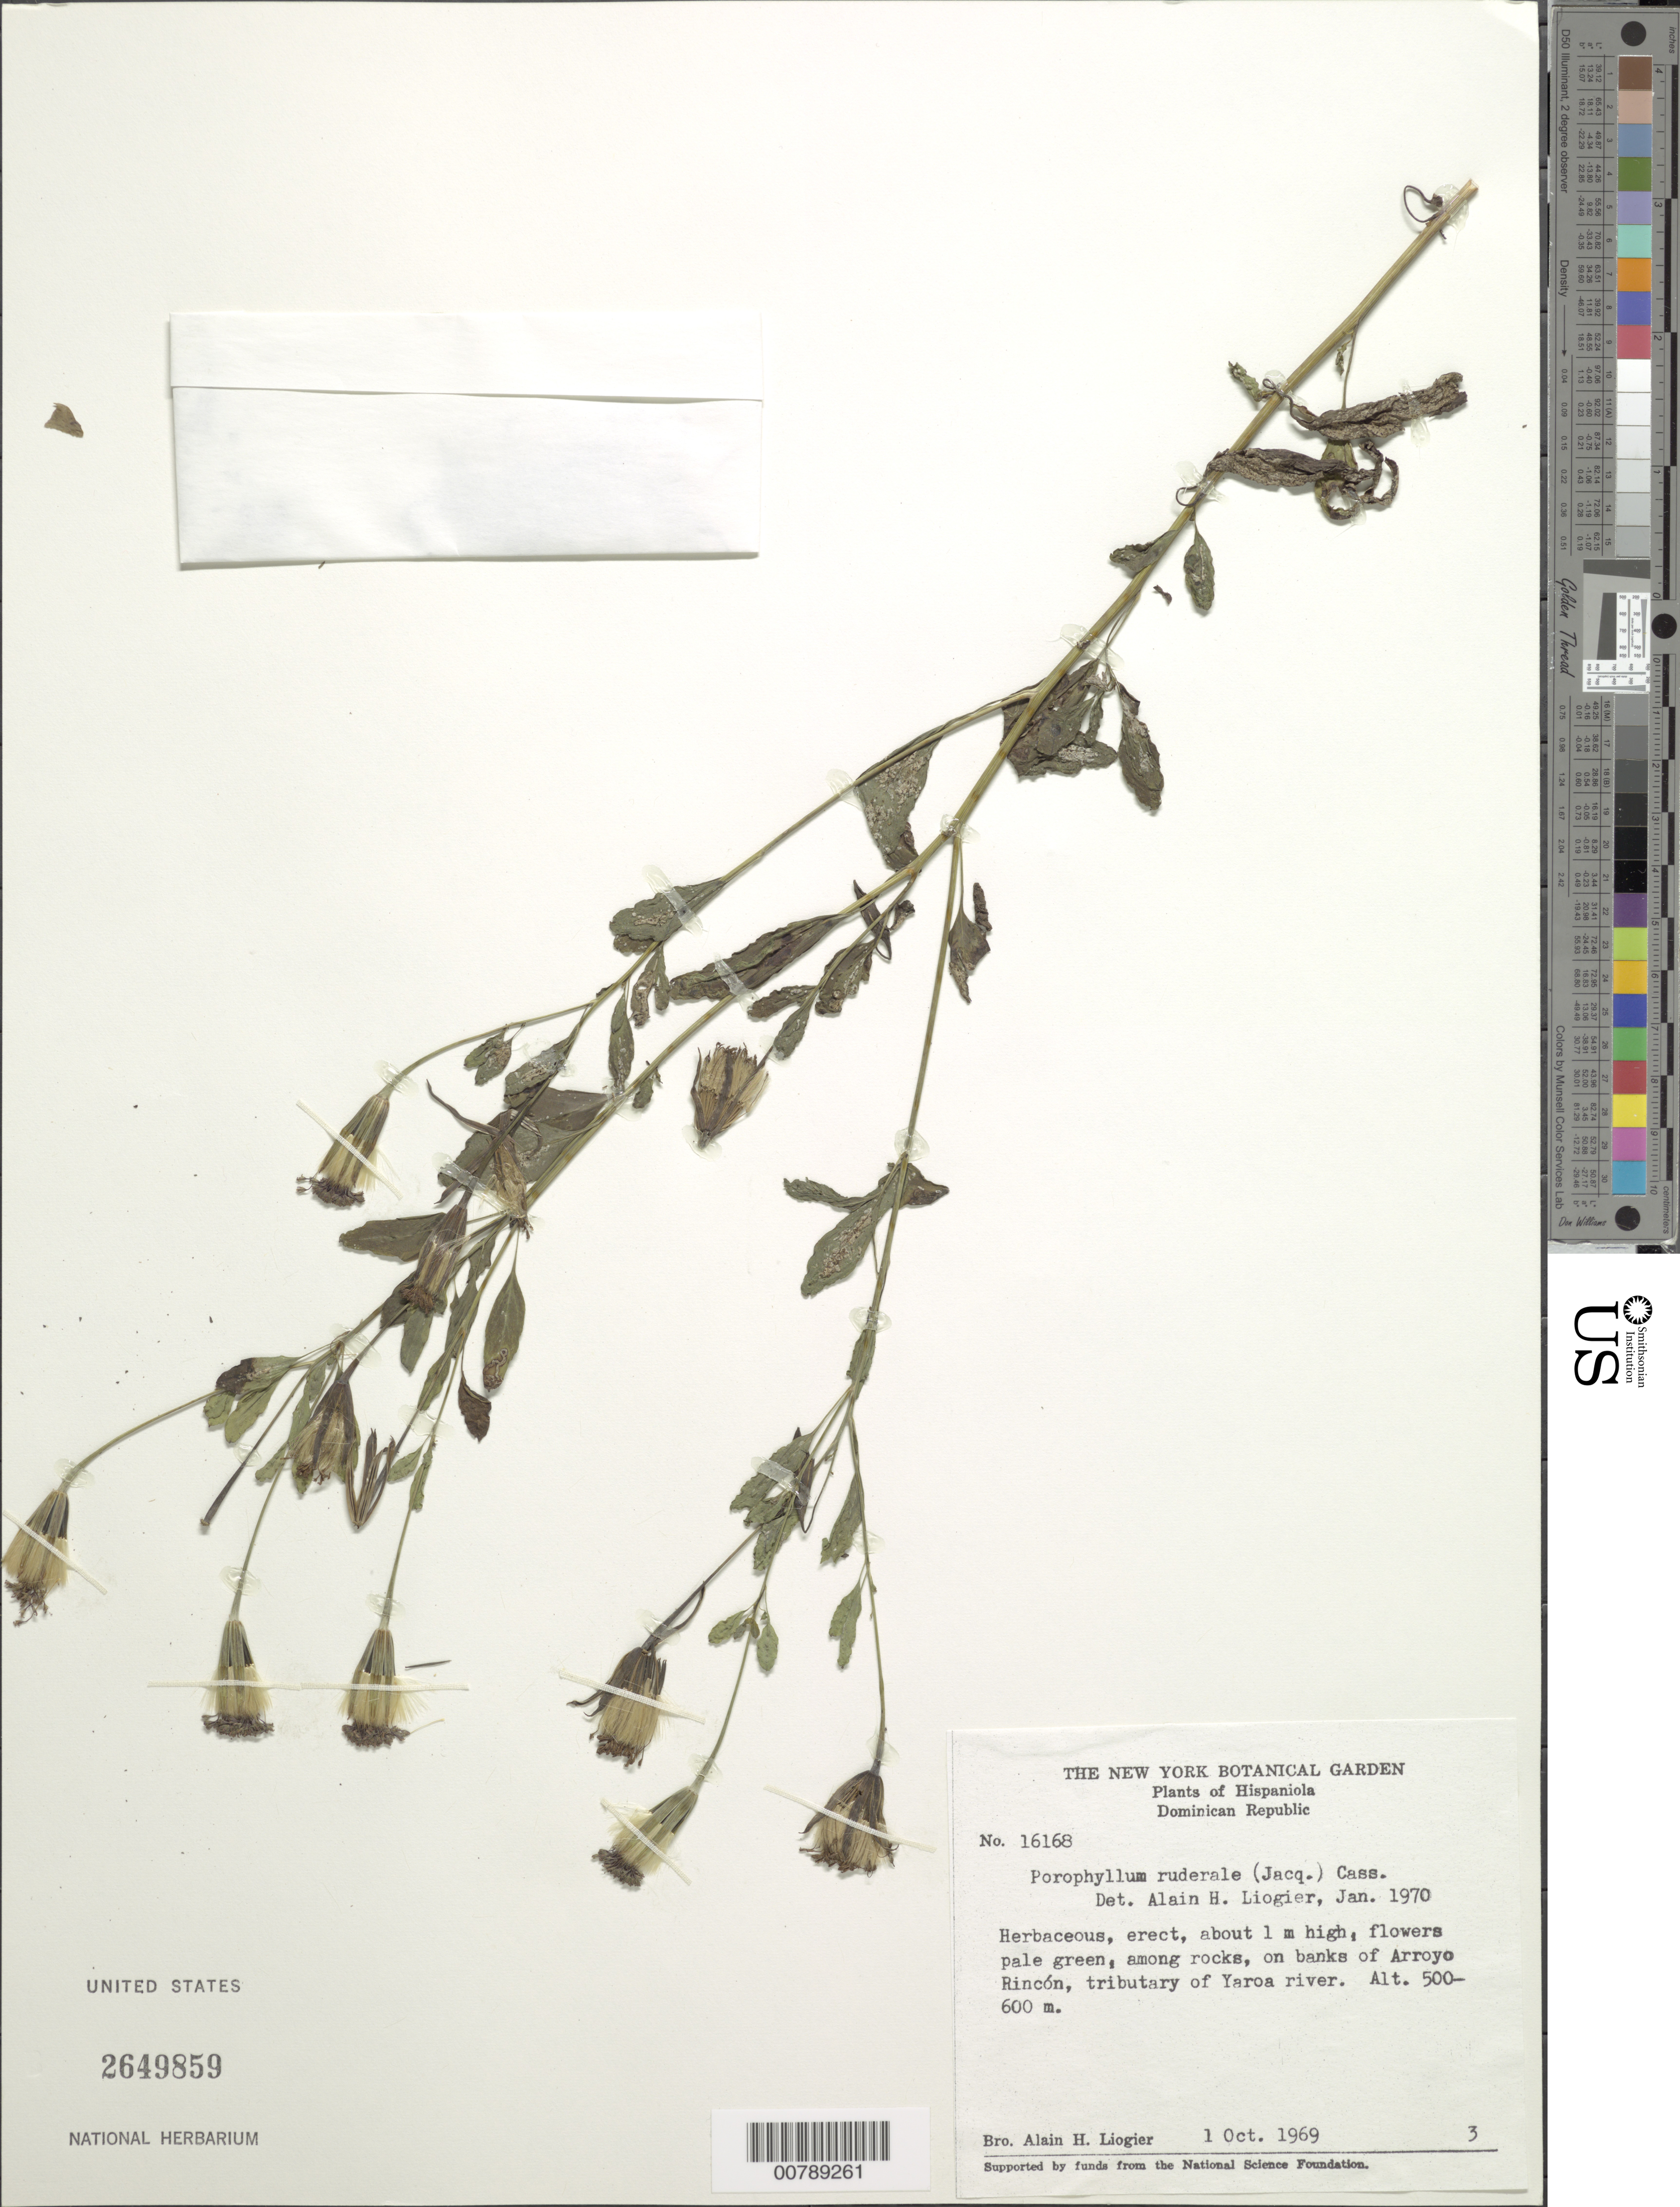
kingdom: Plantae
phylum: Tracheophyta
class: Magnoliopsida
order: Asterales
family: Asteraceae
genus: Porophyllum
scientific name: Porophyllum ruderale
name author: (Jacq.) Cass.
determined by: Liogier, Alain H.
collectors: A. H. Liogier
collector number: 16168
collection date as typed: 01 Oct 1969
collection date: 1969-10-01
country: Dominican Republic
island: Hispaniola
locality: Among rocks, on banks of Arroyo Rincón, tributary of Yaroa river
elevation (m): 500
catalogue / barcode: US 2649859